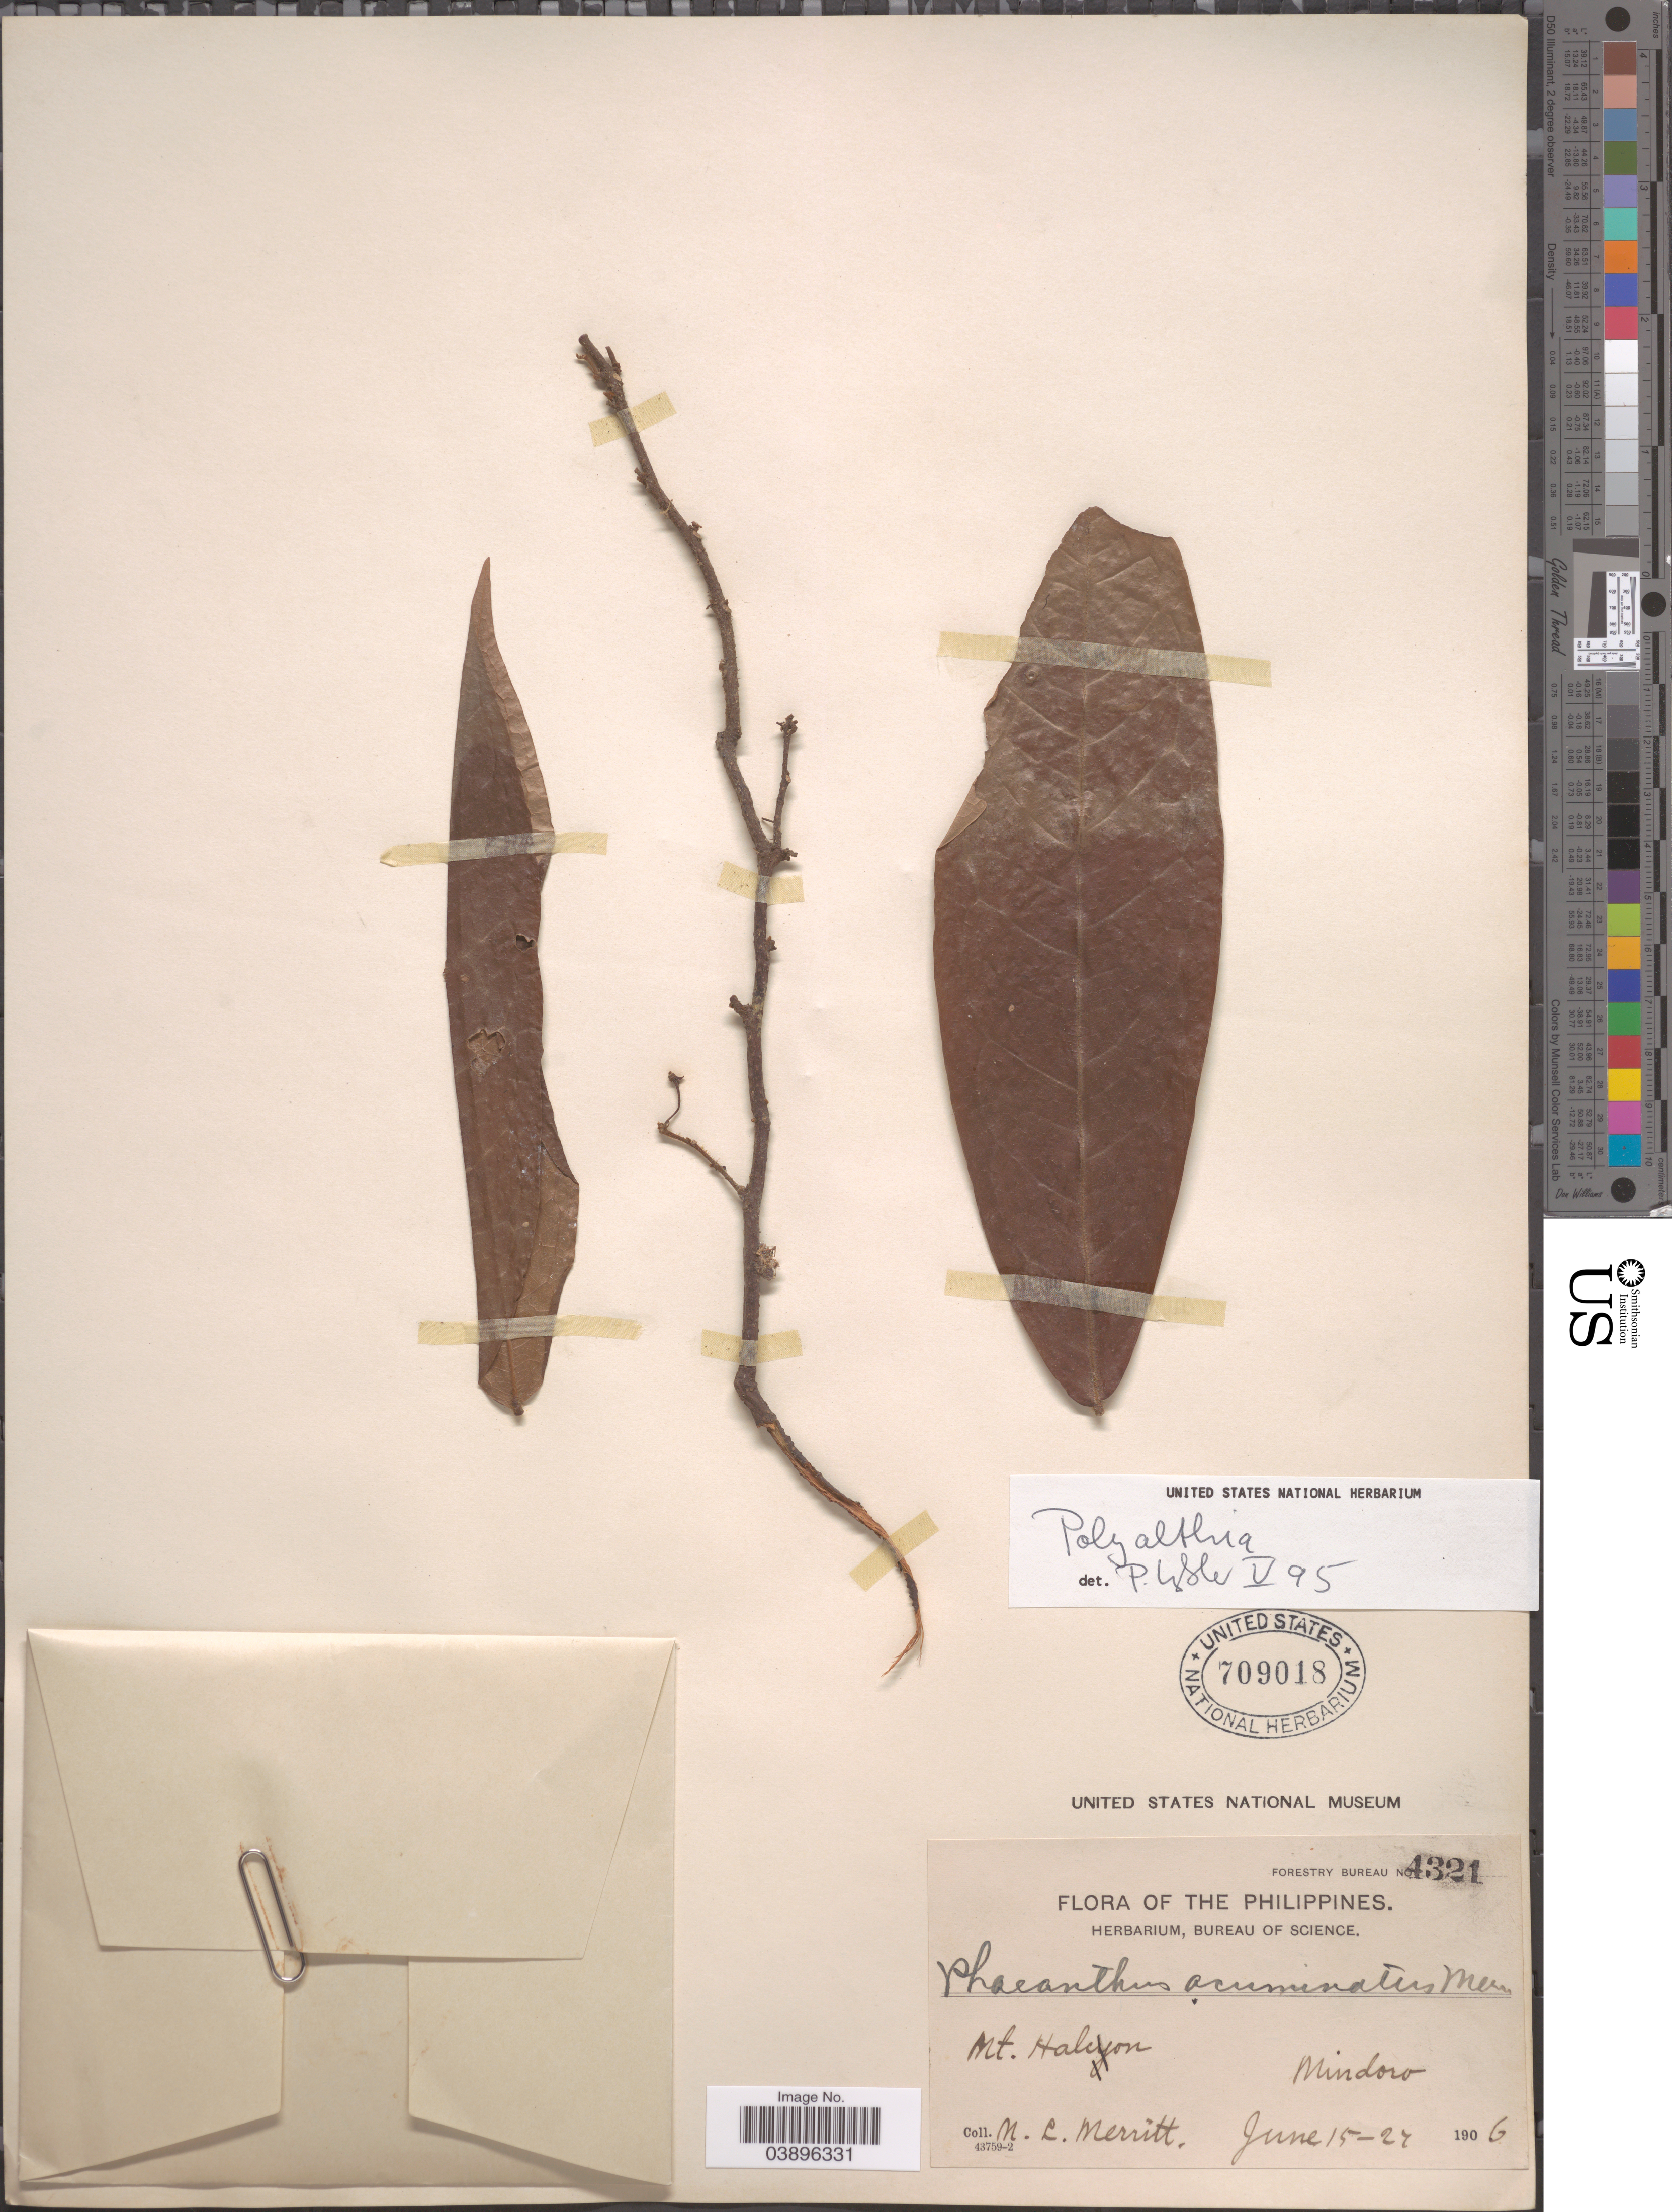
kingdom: Plantae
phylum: Tracheophyta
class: Magnoliopsida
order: Magnoliales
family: Annonaceae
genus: Polyalthia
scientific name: Polyalthia sp.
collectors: M. L. Merritt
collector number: Forestry Bureau 4321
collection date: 1906-06-15/1906-06-27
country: Philippines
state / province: Mimaropa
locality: Mt. Halcon, Mindoro.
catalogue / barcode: US 709018